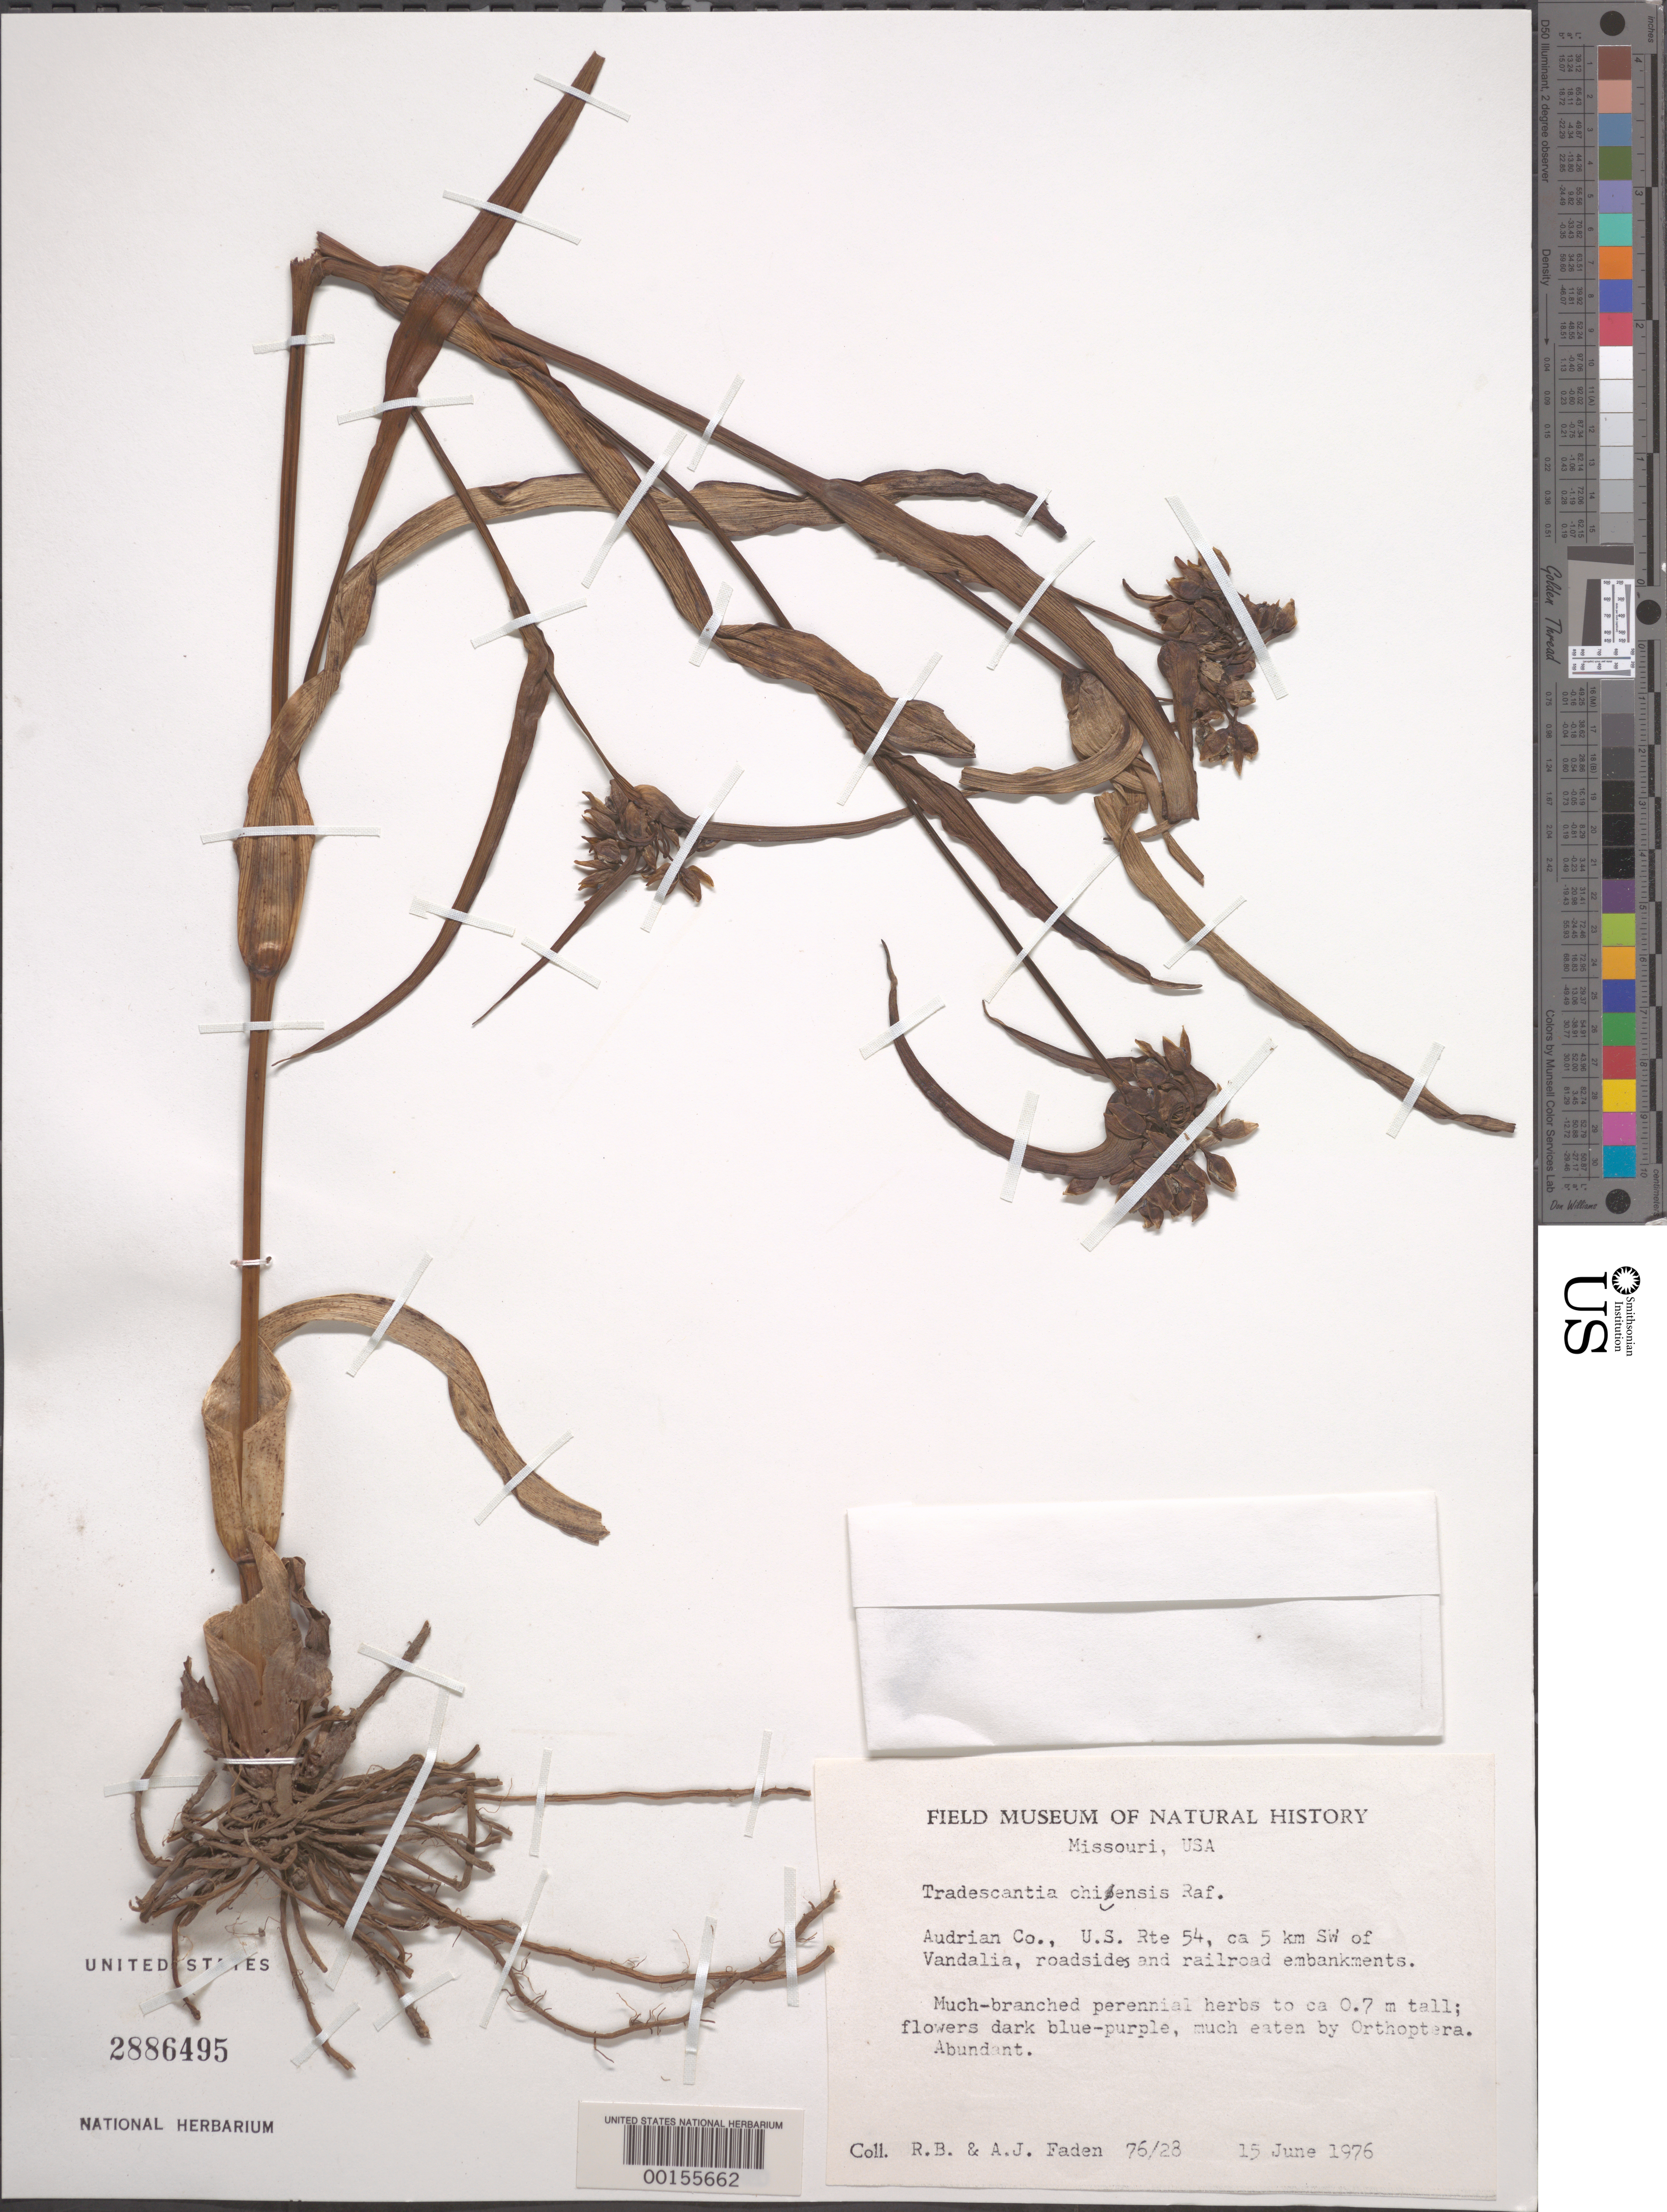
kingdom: Plantae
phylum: Tracheophyta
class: Liliopsida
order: Commelinales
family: Commelinaceae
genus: Tradescantia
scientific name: Tradescantia ohiensis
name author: Raf.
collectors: R. B. Faden & A. J. Faden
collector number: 76/28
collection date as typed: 15 Jun 1976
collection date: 1976-06-15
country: United States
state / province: Missouri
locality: Rte 55, sw of vandalia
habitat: Roadsides and railroad embankments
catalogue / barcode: US 2886495